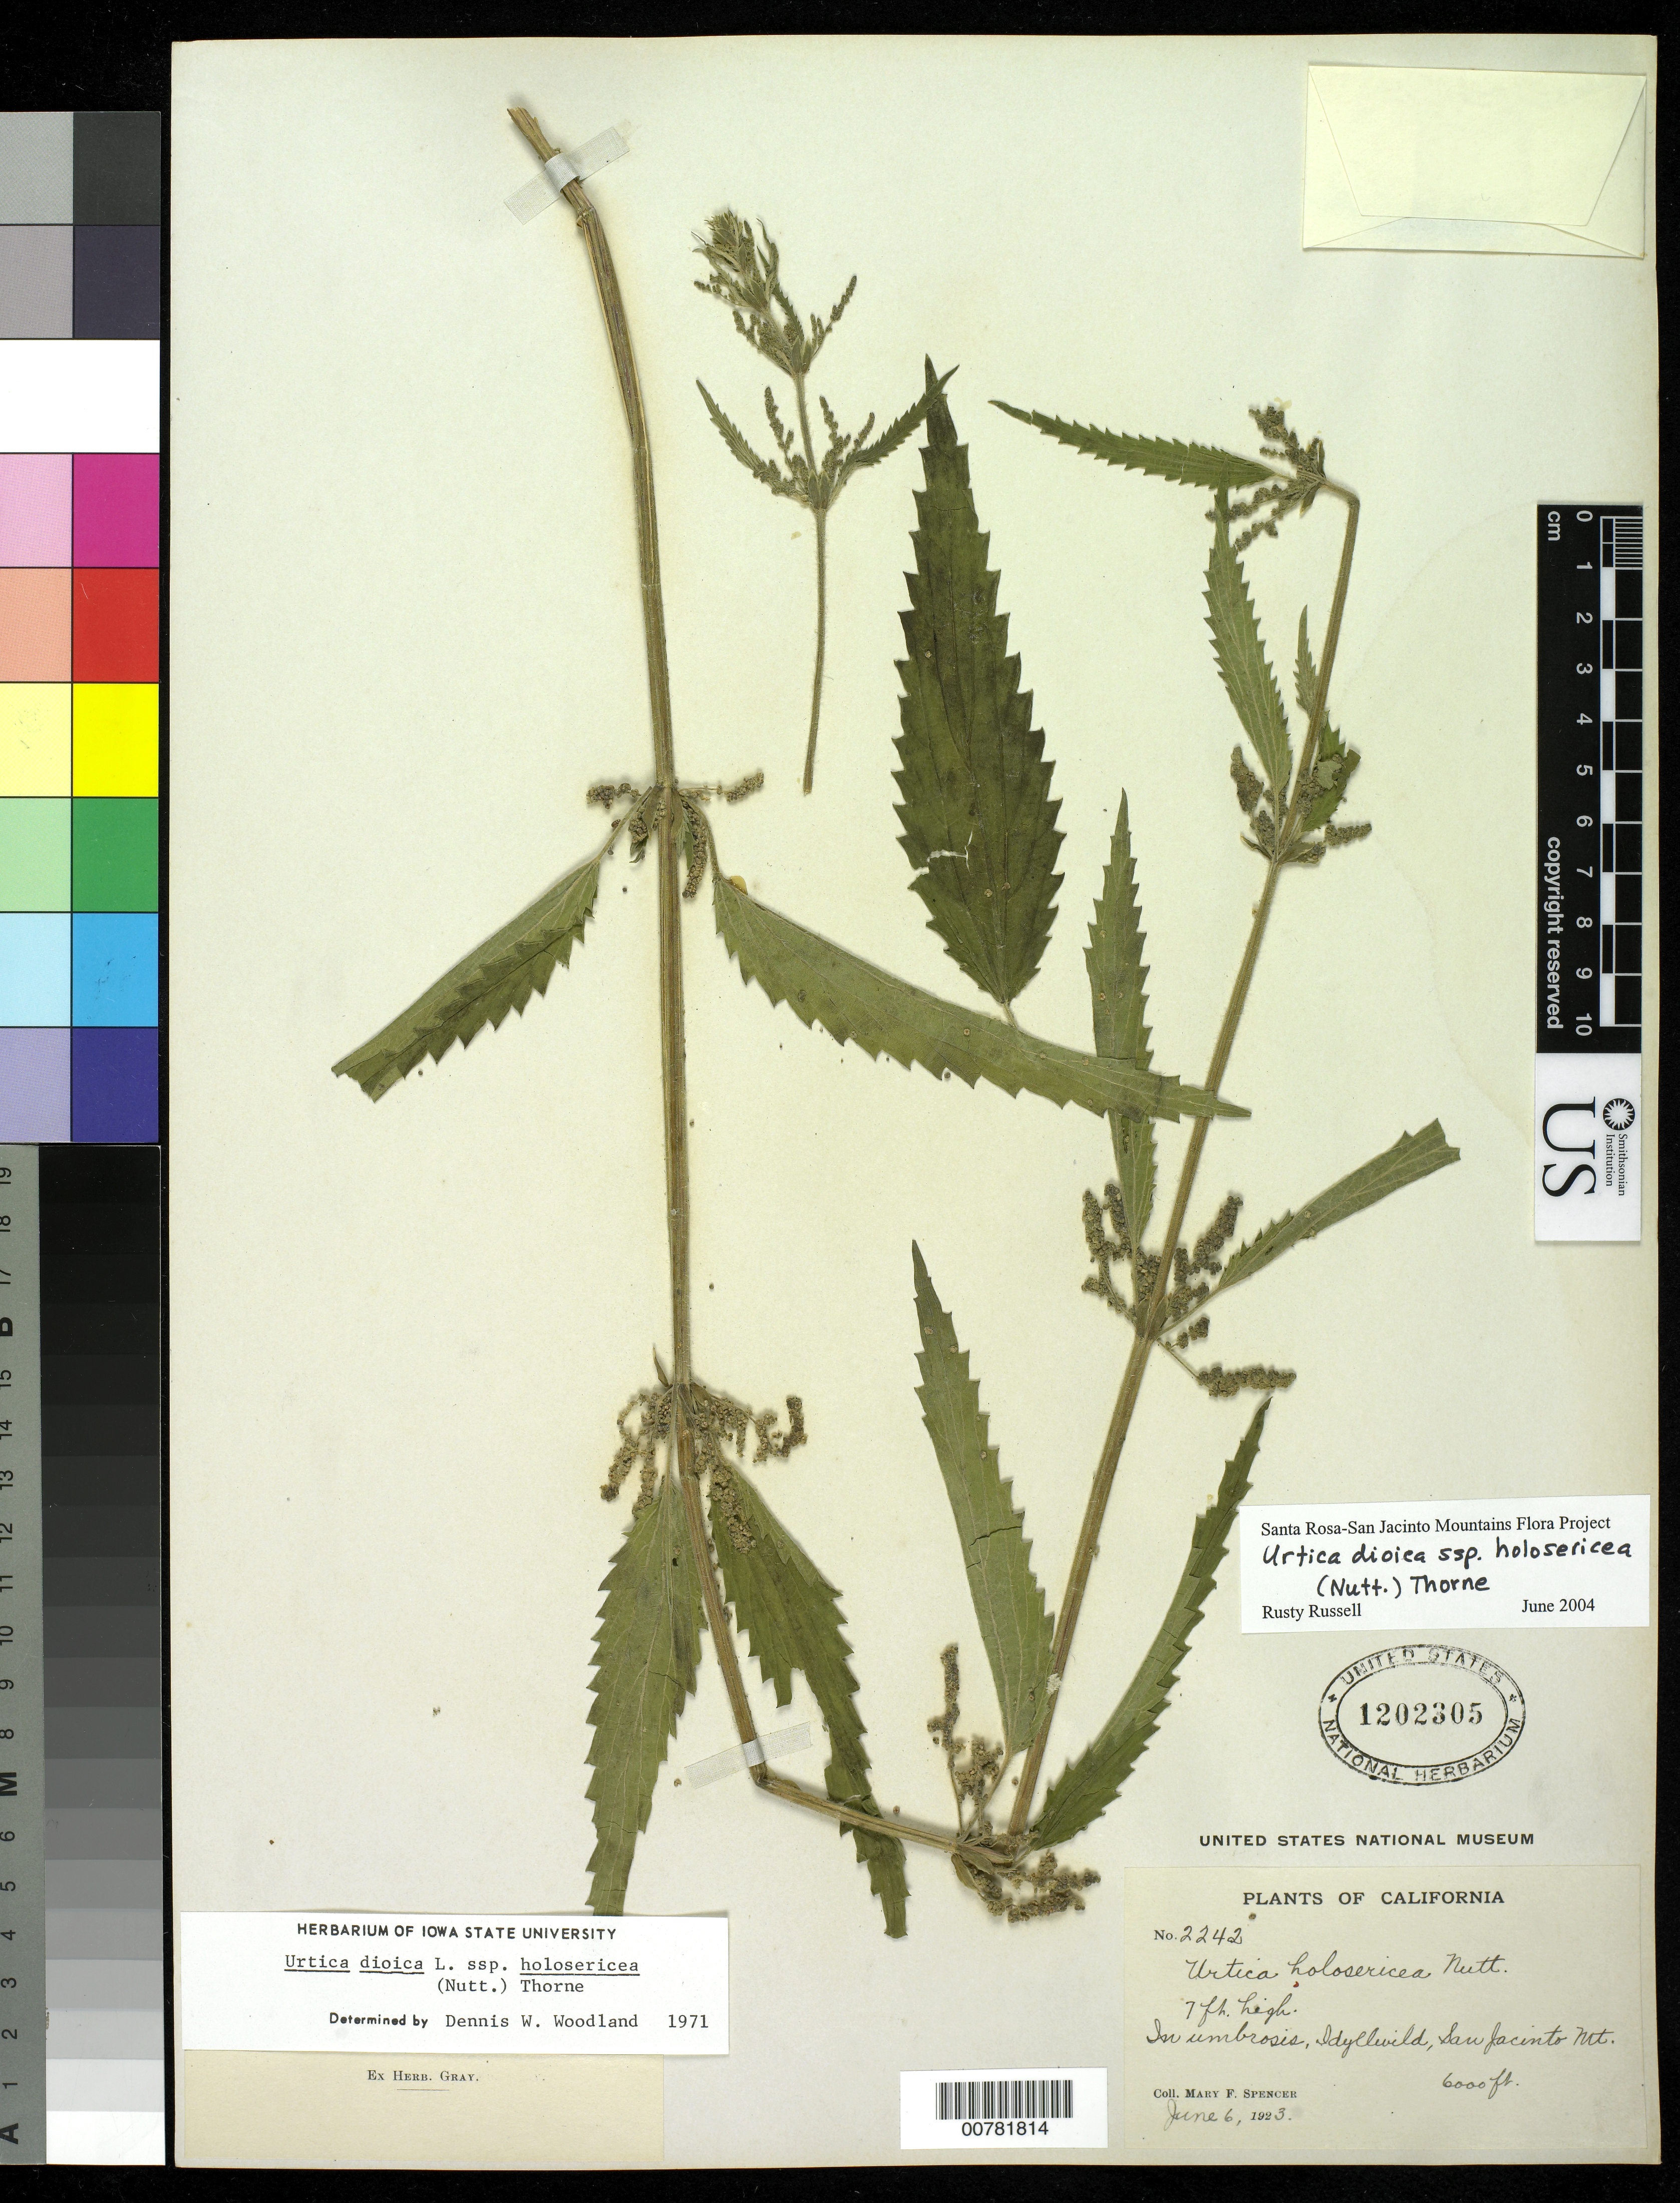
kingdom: Plantae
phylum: Tracheophyta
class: Magnoliopsida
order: Rosales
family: Urticaceae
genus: Urtica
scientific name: Urtica dioica subsp. holosericea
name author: (Nutt.) Thorne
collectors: M. Spencer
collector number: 2242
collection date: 1923-06-06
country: United States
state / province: California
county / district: Riverside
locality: In umbrosis, Idyllwild, San Jacinto Mt.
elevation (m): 1829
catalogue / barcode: US 1202305